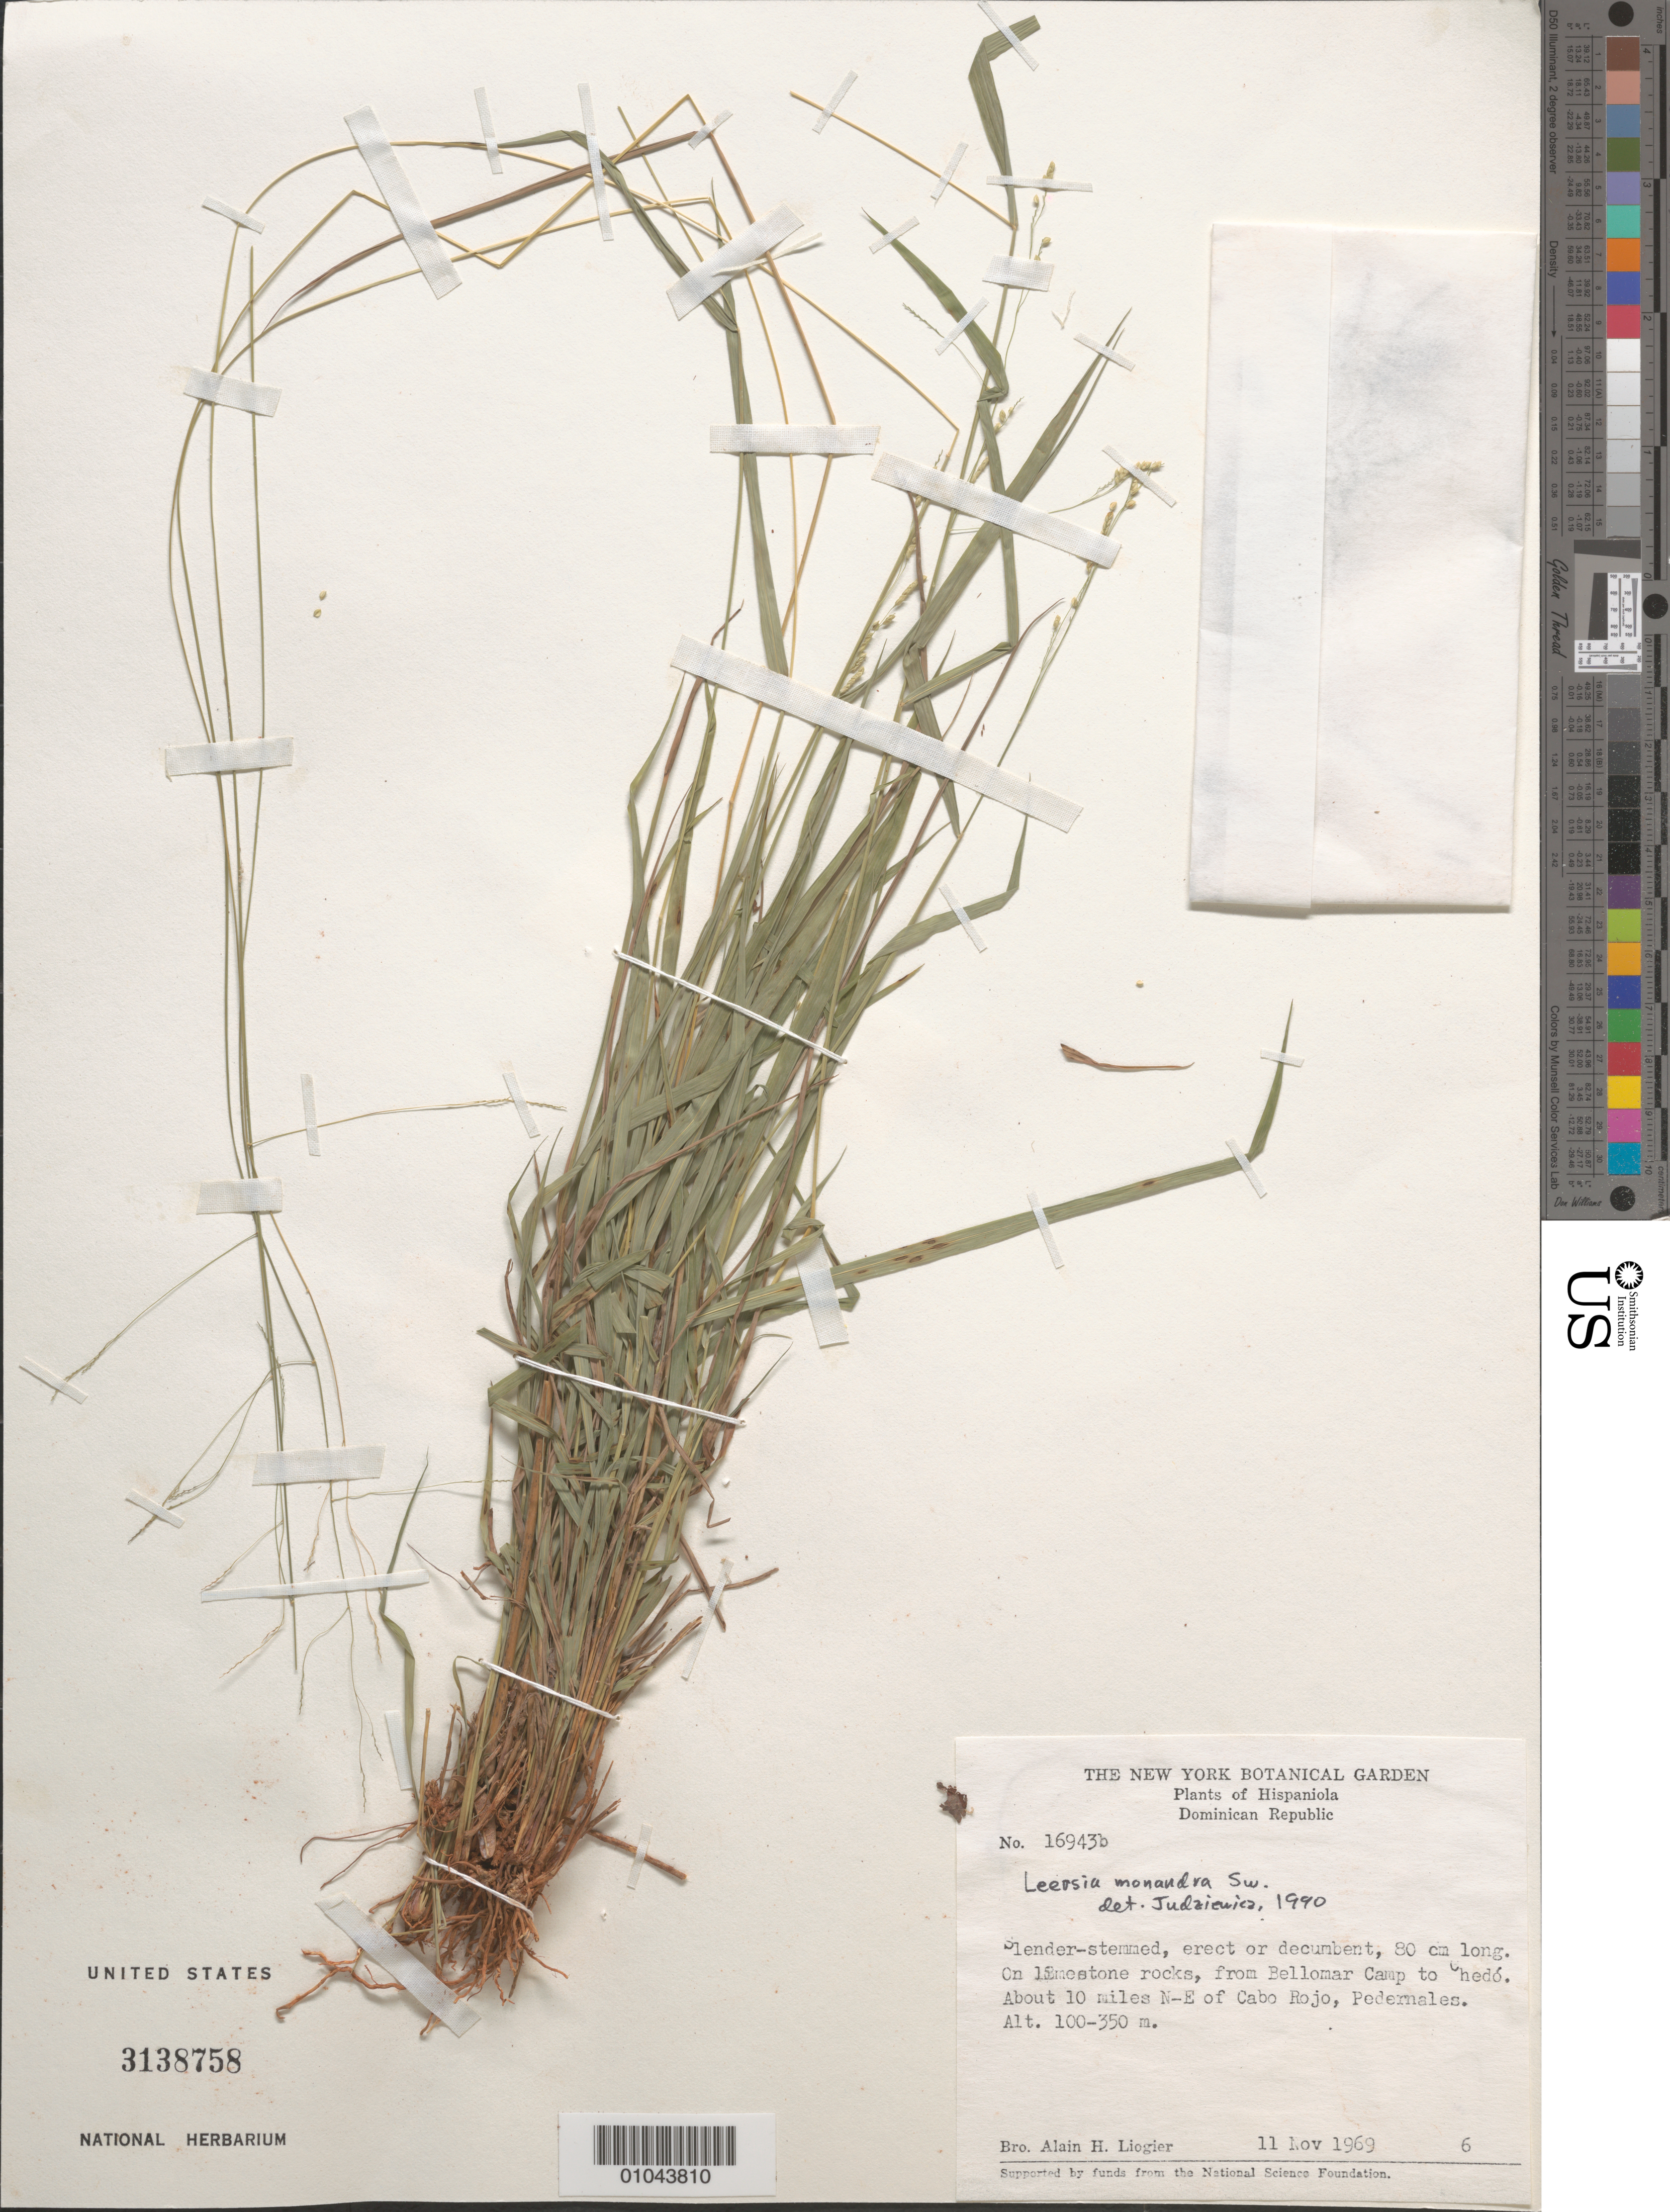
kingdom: Plantae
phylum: Tracheophyta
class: Liliopsida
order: Poales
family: Poaceae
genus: Leersia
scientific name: Leersia monandra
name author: Sw.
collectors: A. H. Liogier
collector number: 16943b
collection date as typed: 11 Nov 1969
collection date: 1969-11-11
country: Dominican Republic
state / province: Pedernales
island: Hispaniola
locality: On limestone rocks, from Bellomar Camp to hedo. About 10 miles NE of Cabo Rojo,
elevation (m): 100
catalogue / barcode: US 3138758